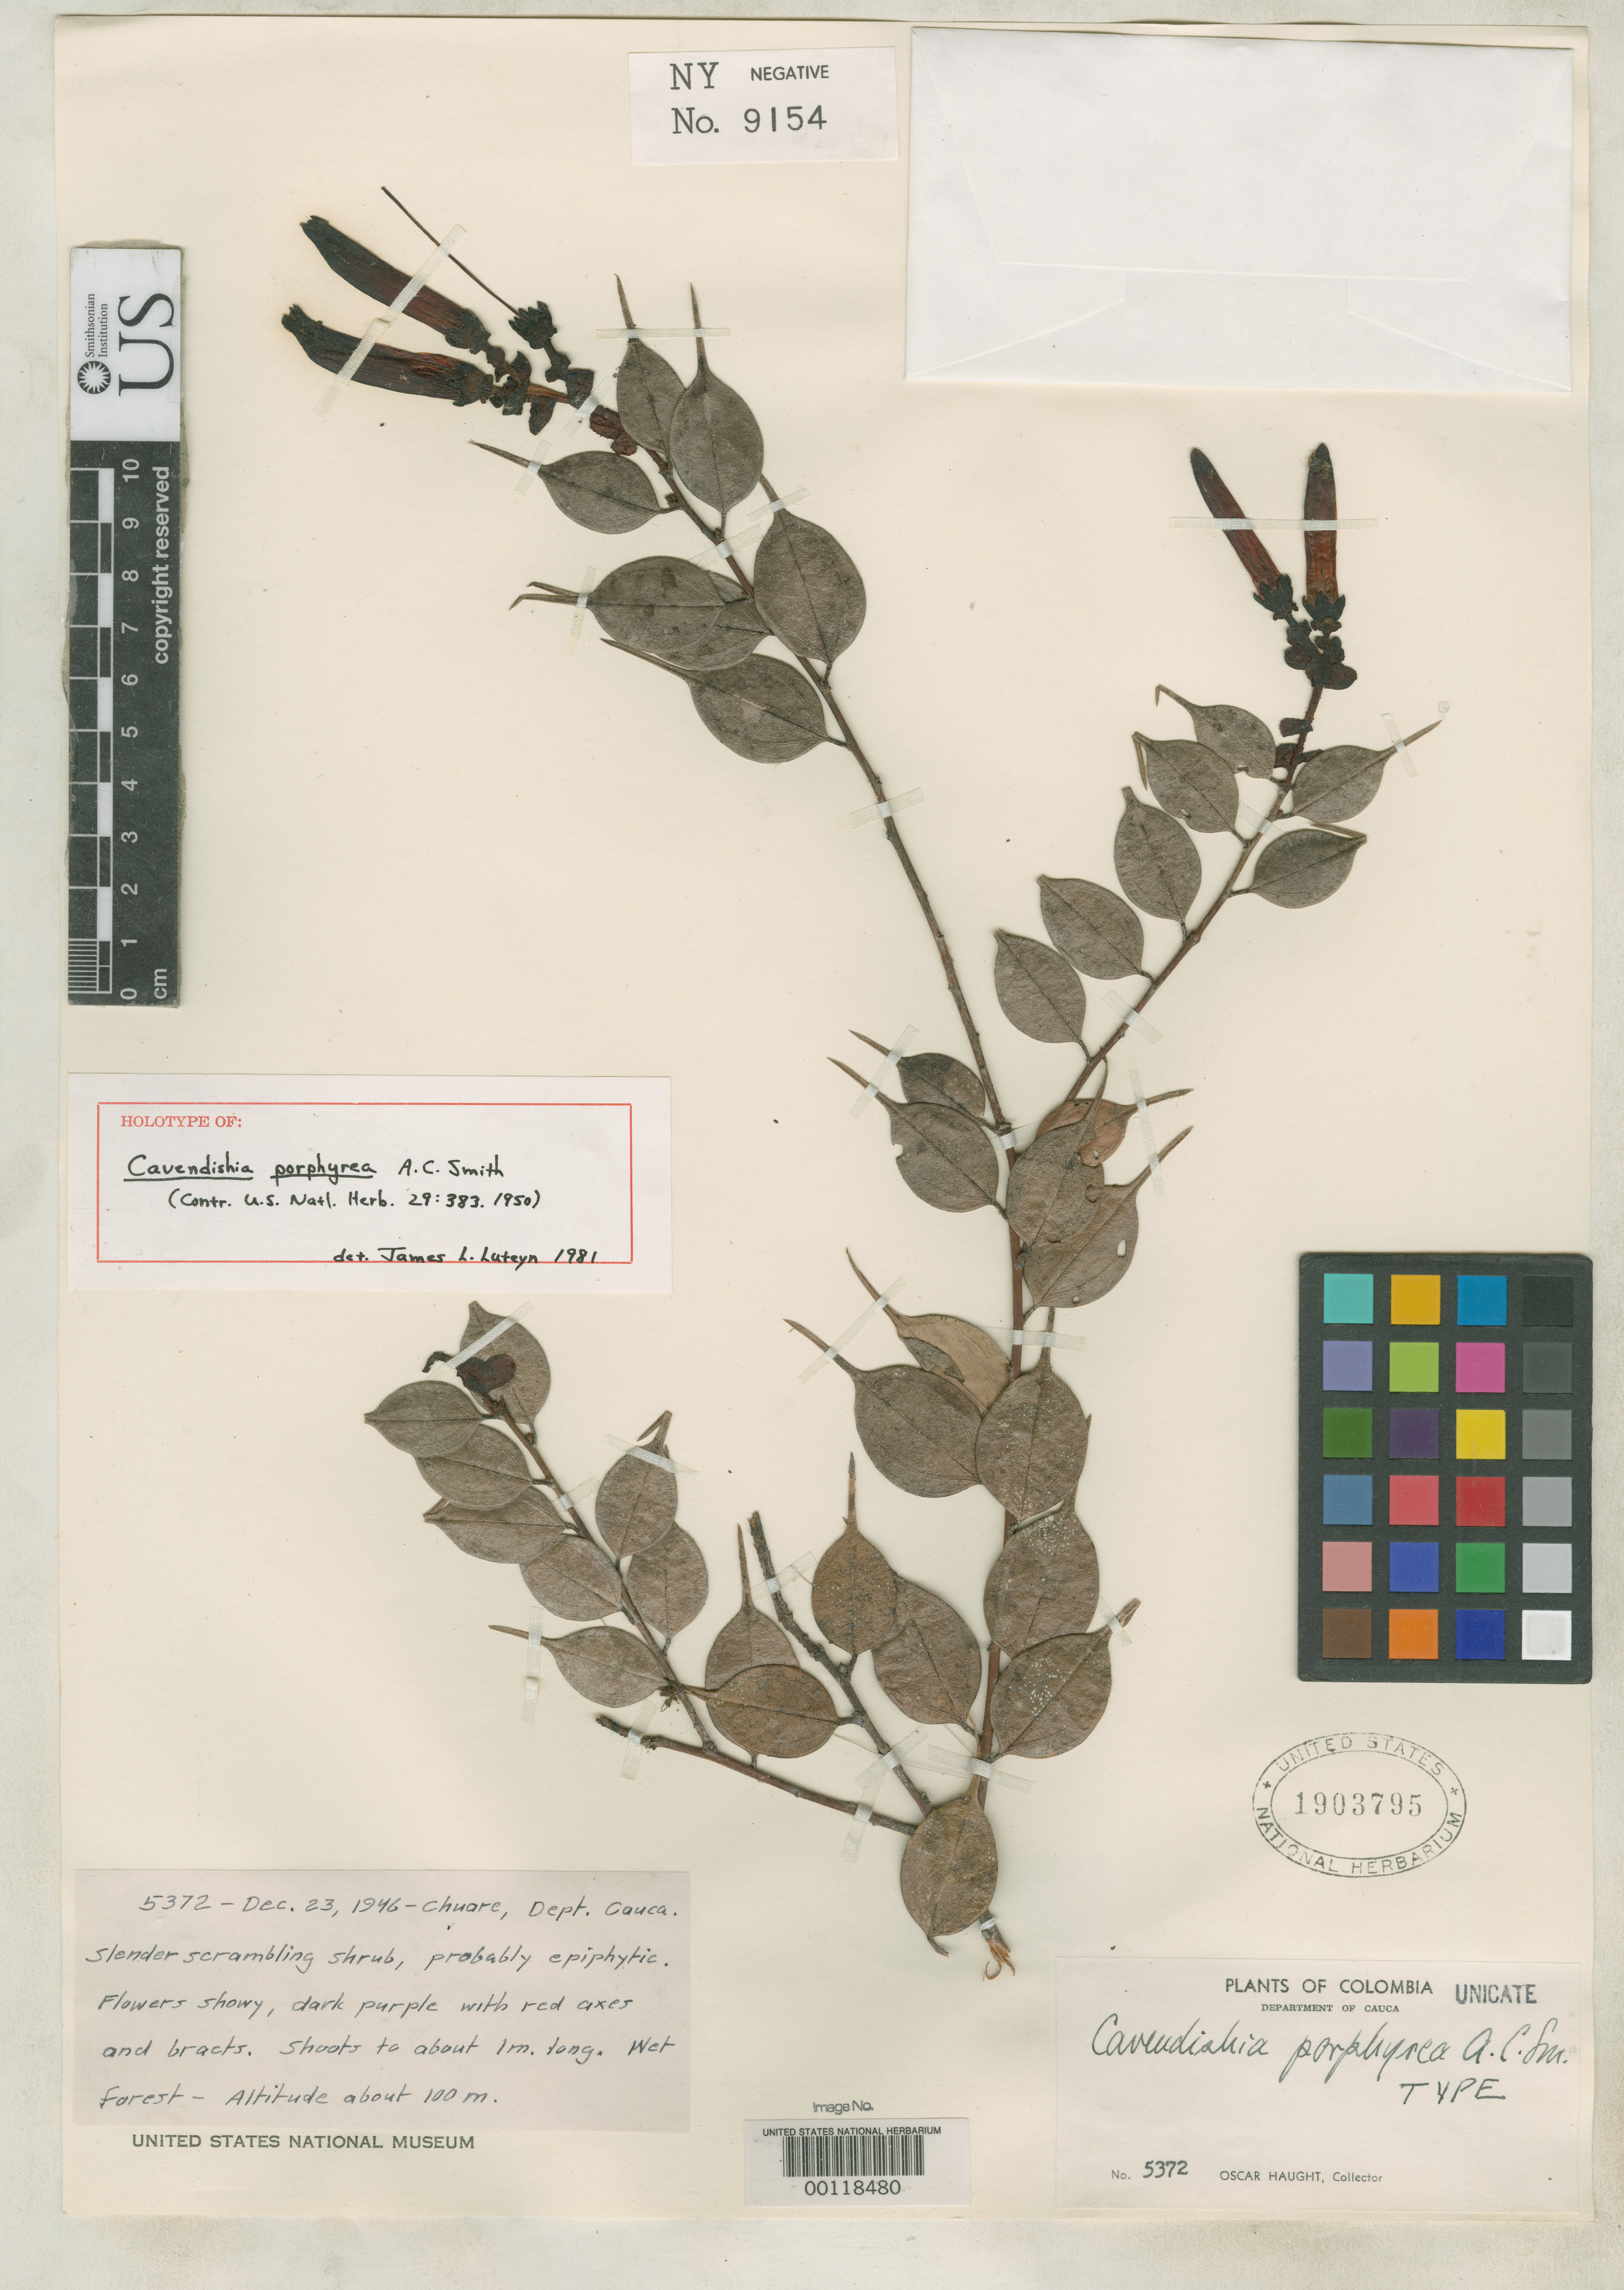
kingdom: Plantae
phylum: Tracheophyta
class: Magnoliopsida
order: Ericales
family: Ericaceae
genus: Cavendishia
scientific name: Cavendishia porphyrea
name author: A.C. Sm.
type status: Holotype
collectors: O. L. Haught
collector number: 5372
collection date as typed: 23 Dec 1946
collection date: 1946-12-23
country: Colombia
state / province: Cauca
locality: Near Chuare.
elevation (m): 100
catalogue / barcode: US 1903795